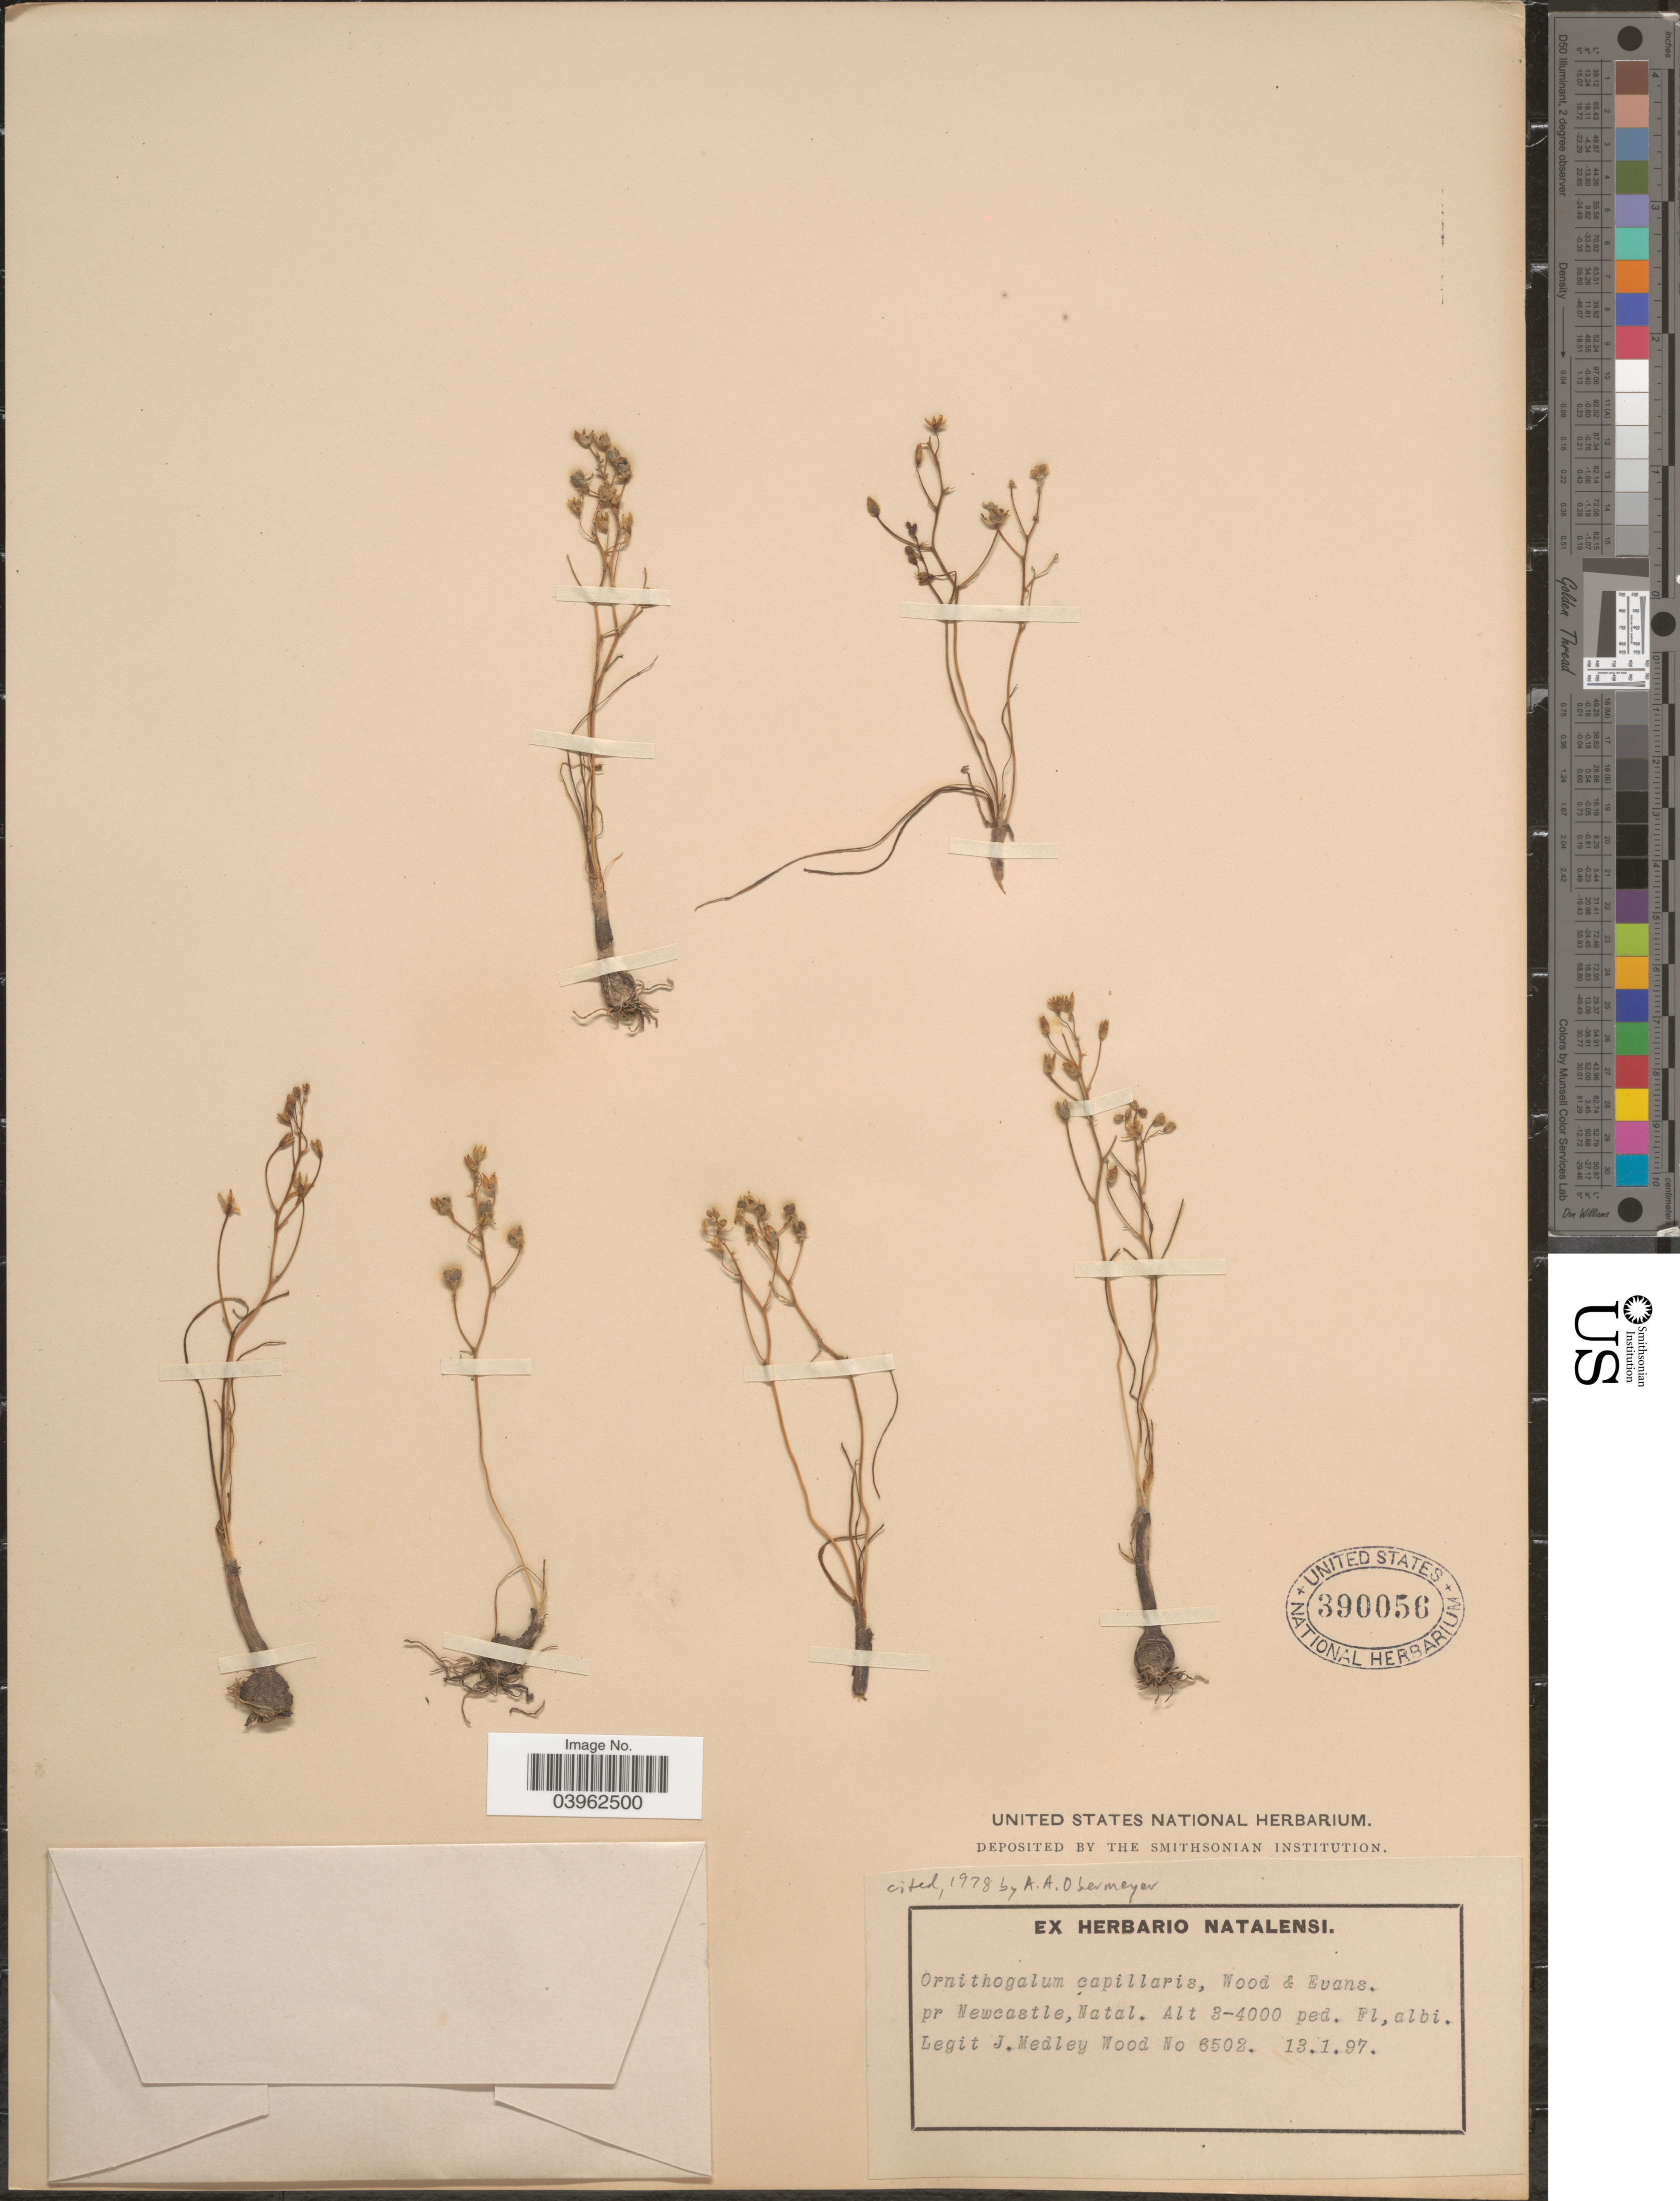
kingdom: Plantae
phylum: Tracheophyta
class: Liliopsida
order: Asparagales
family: Asparagaceae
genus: Ornithogalum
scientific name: Ornithogalum capillare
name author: J.M. Wood & M.S. Evans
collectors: J. Medley Wood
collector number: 6502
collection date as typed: Transcribed d/m/y: 13/1/97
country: South Africa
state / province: KwaZulu-Natal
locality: Pr Newcastle, Natal.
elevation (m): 914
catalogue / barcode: US 390056